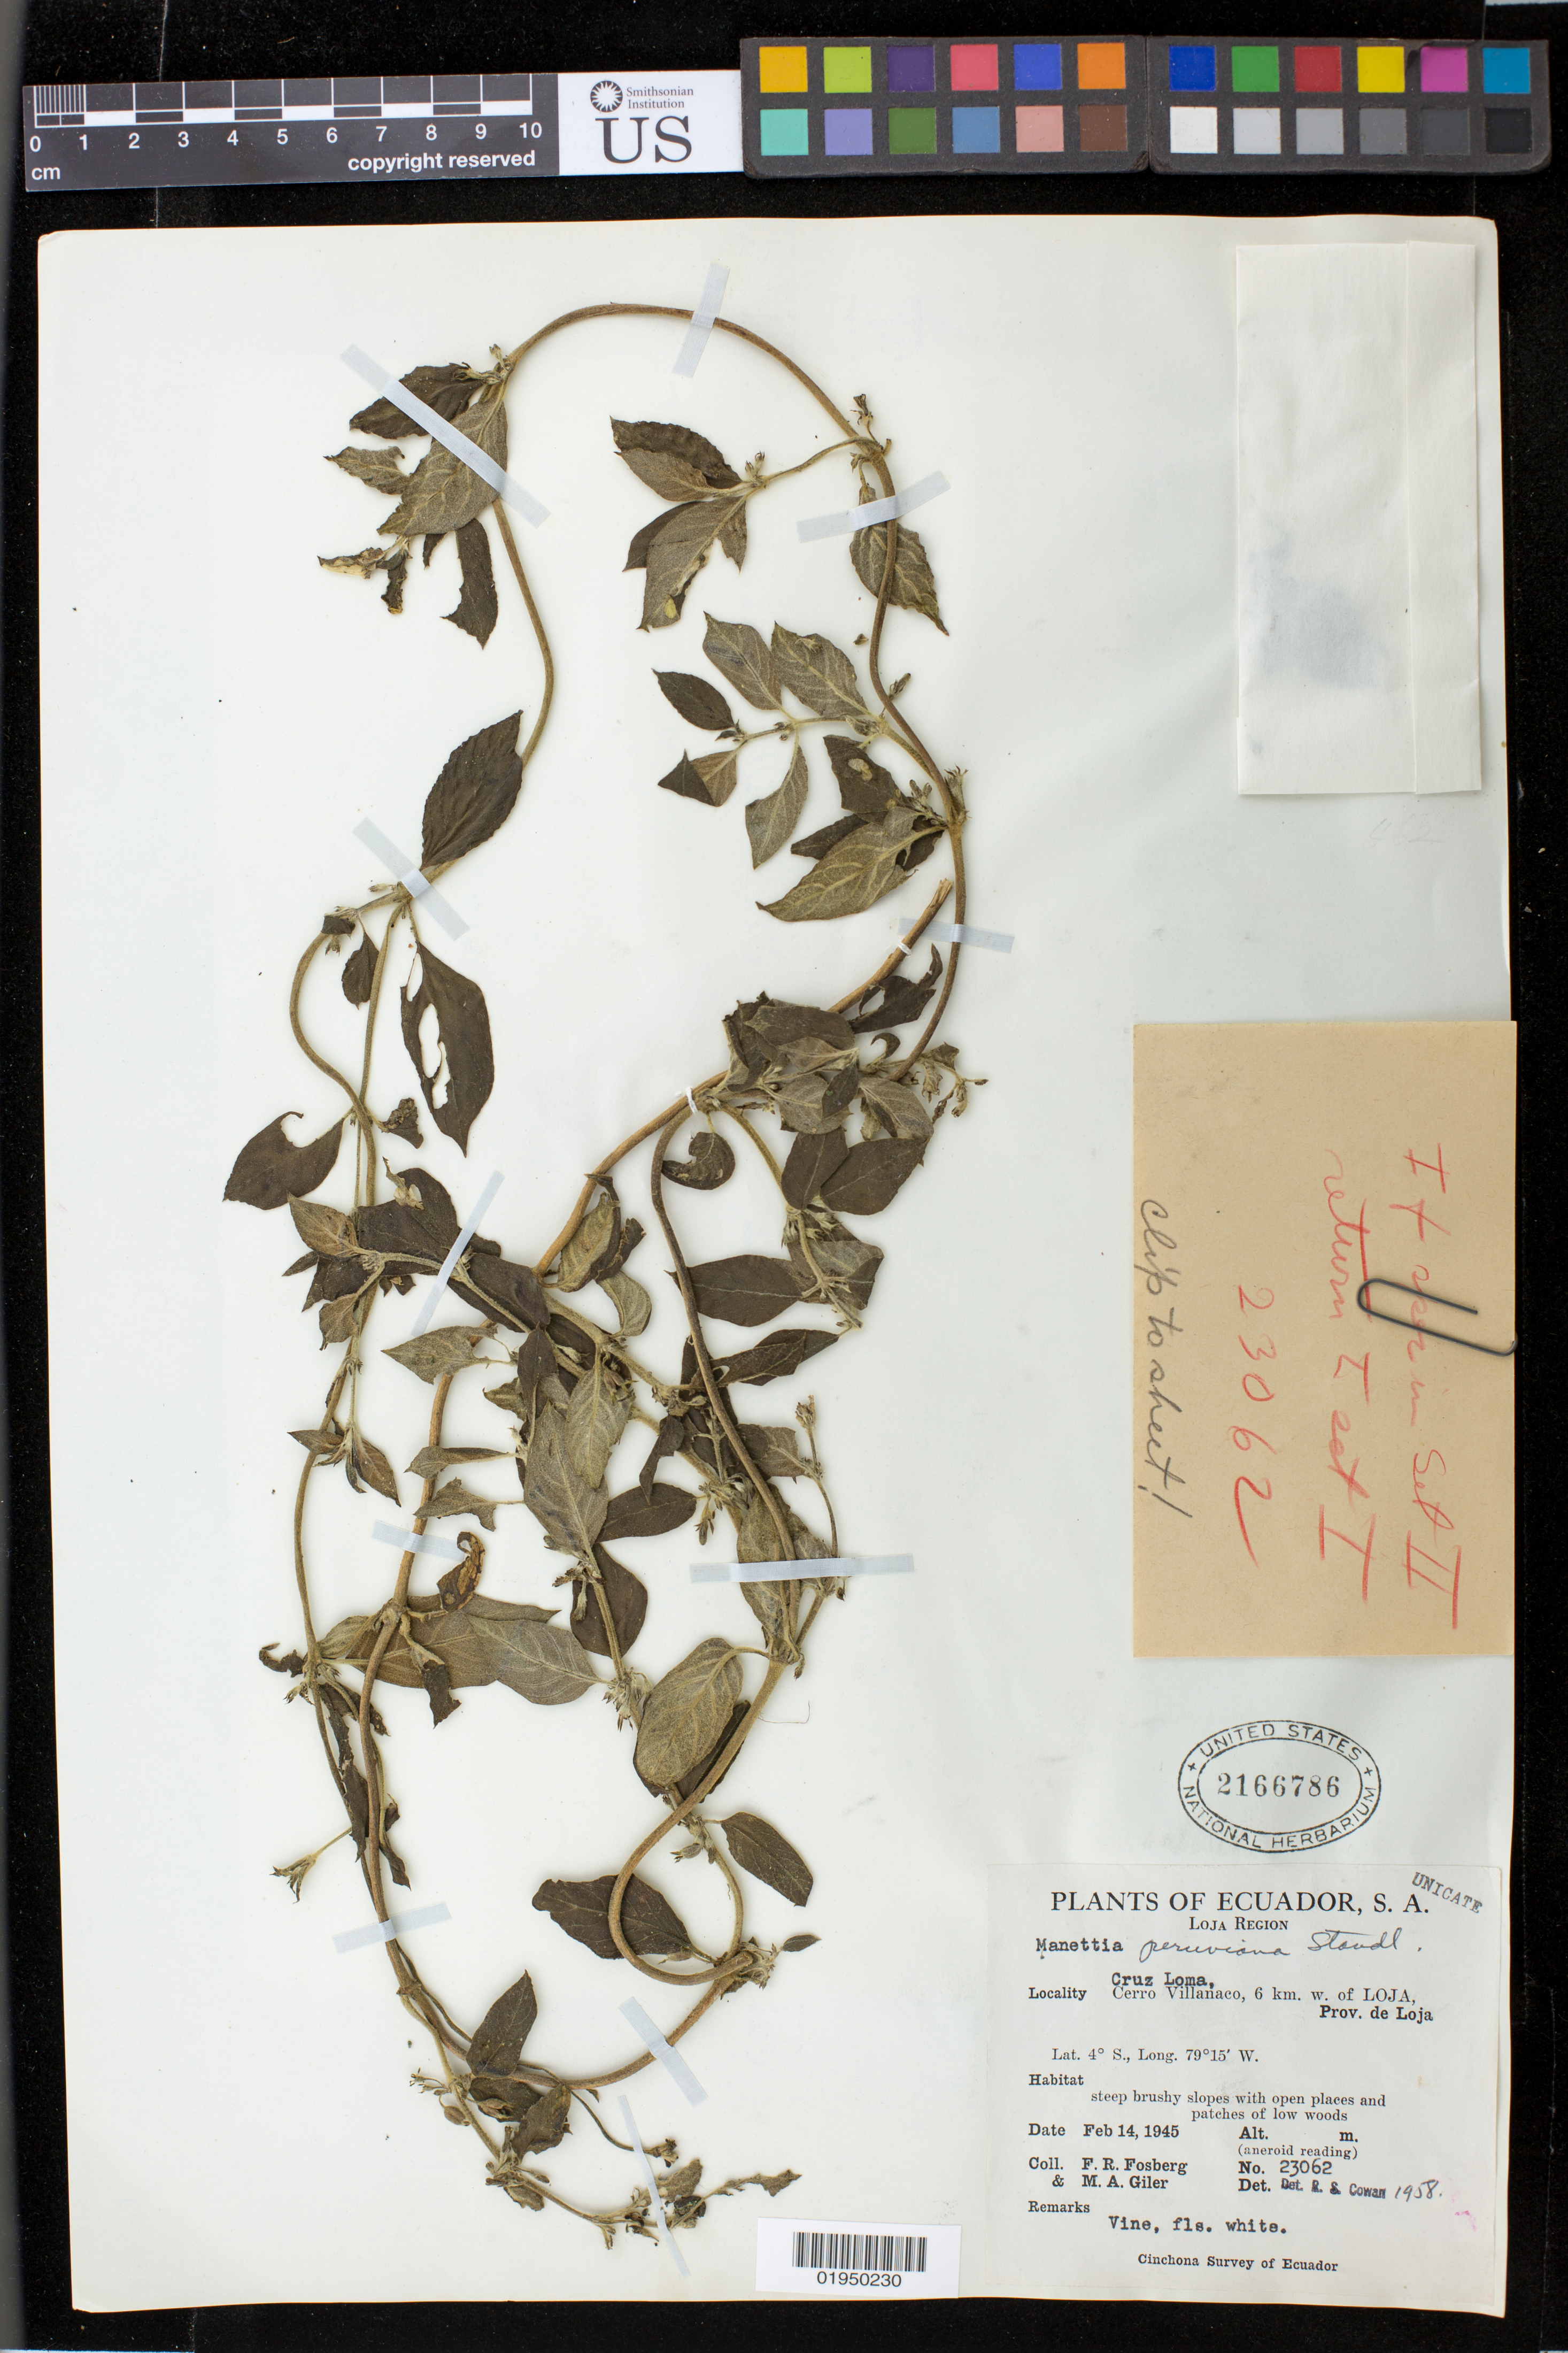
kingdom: Plantae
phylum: Tracheophyta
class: Magnoliopsida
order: Gentianales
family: Rubiaceae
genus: Manettia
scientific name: Manettia peruviana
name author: Standl.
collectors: F. R. Fosberg & M. Giler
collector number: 23062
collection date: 1945-02-14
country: Ecuador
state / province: Loja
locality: Cruz Loma, Cerro Villanaco, 6 km. w. of LOJA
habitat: Steep brushy slopes with open places and patches of low woods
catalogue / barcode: US 2166786